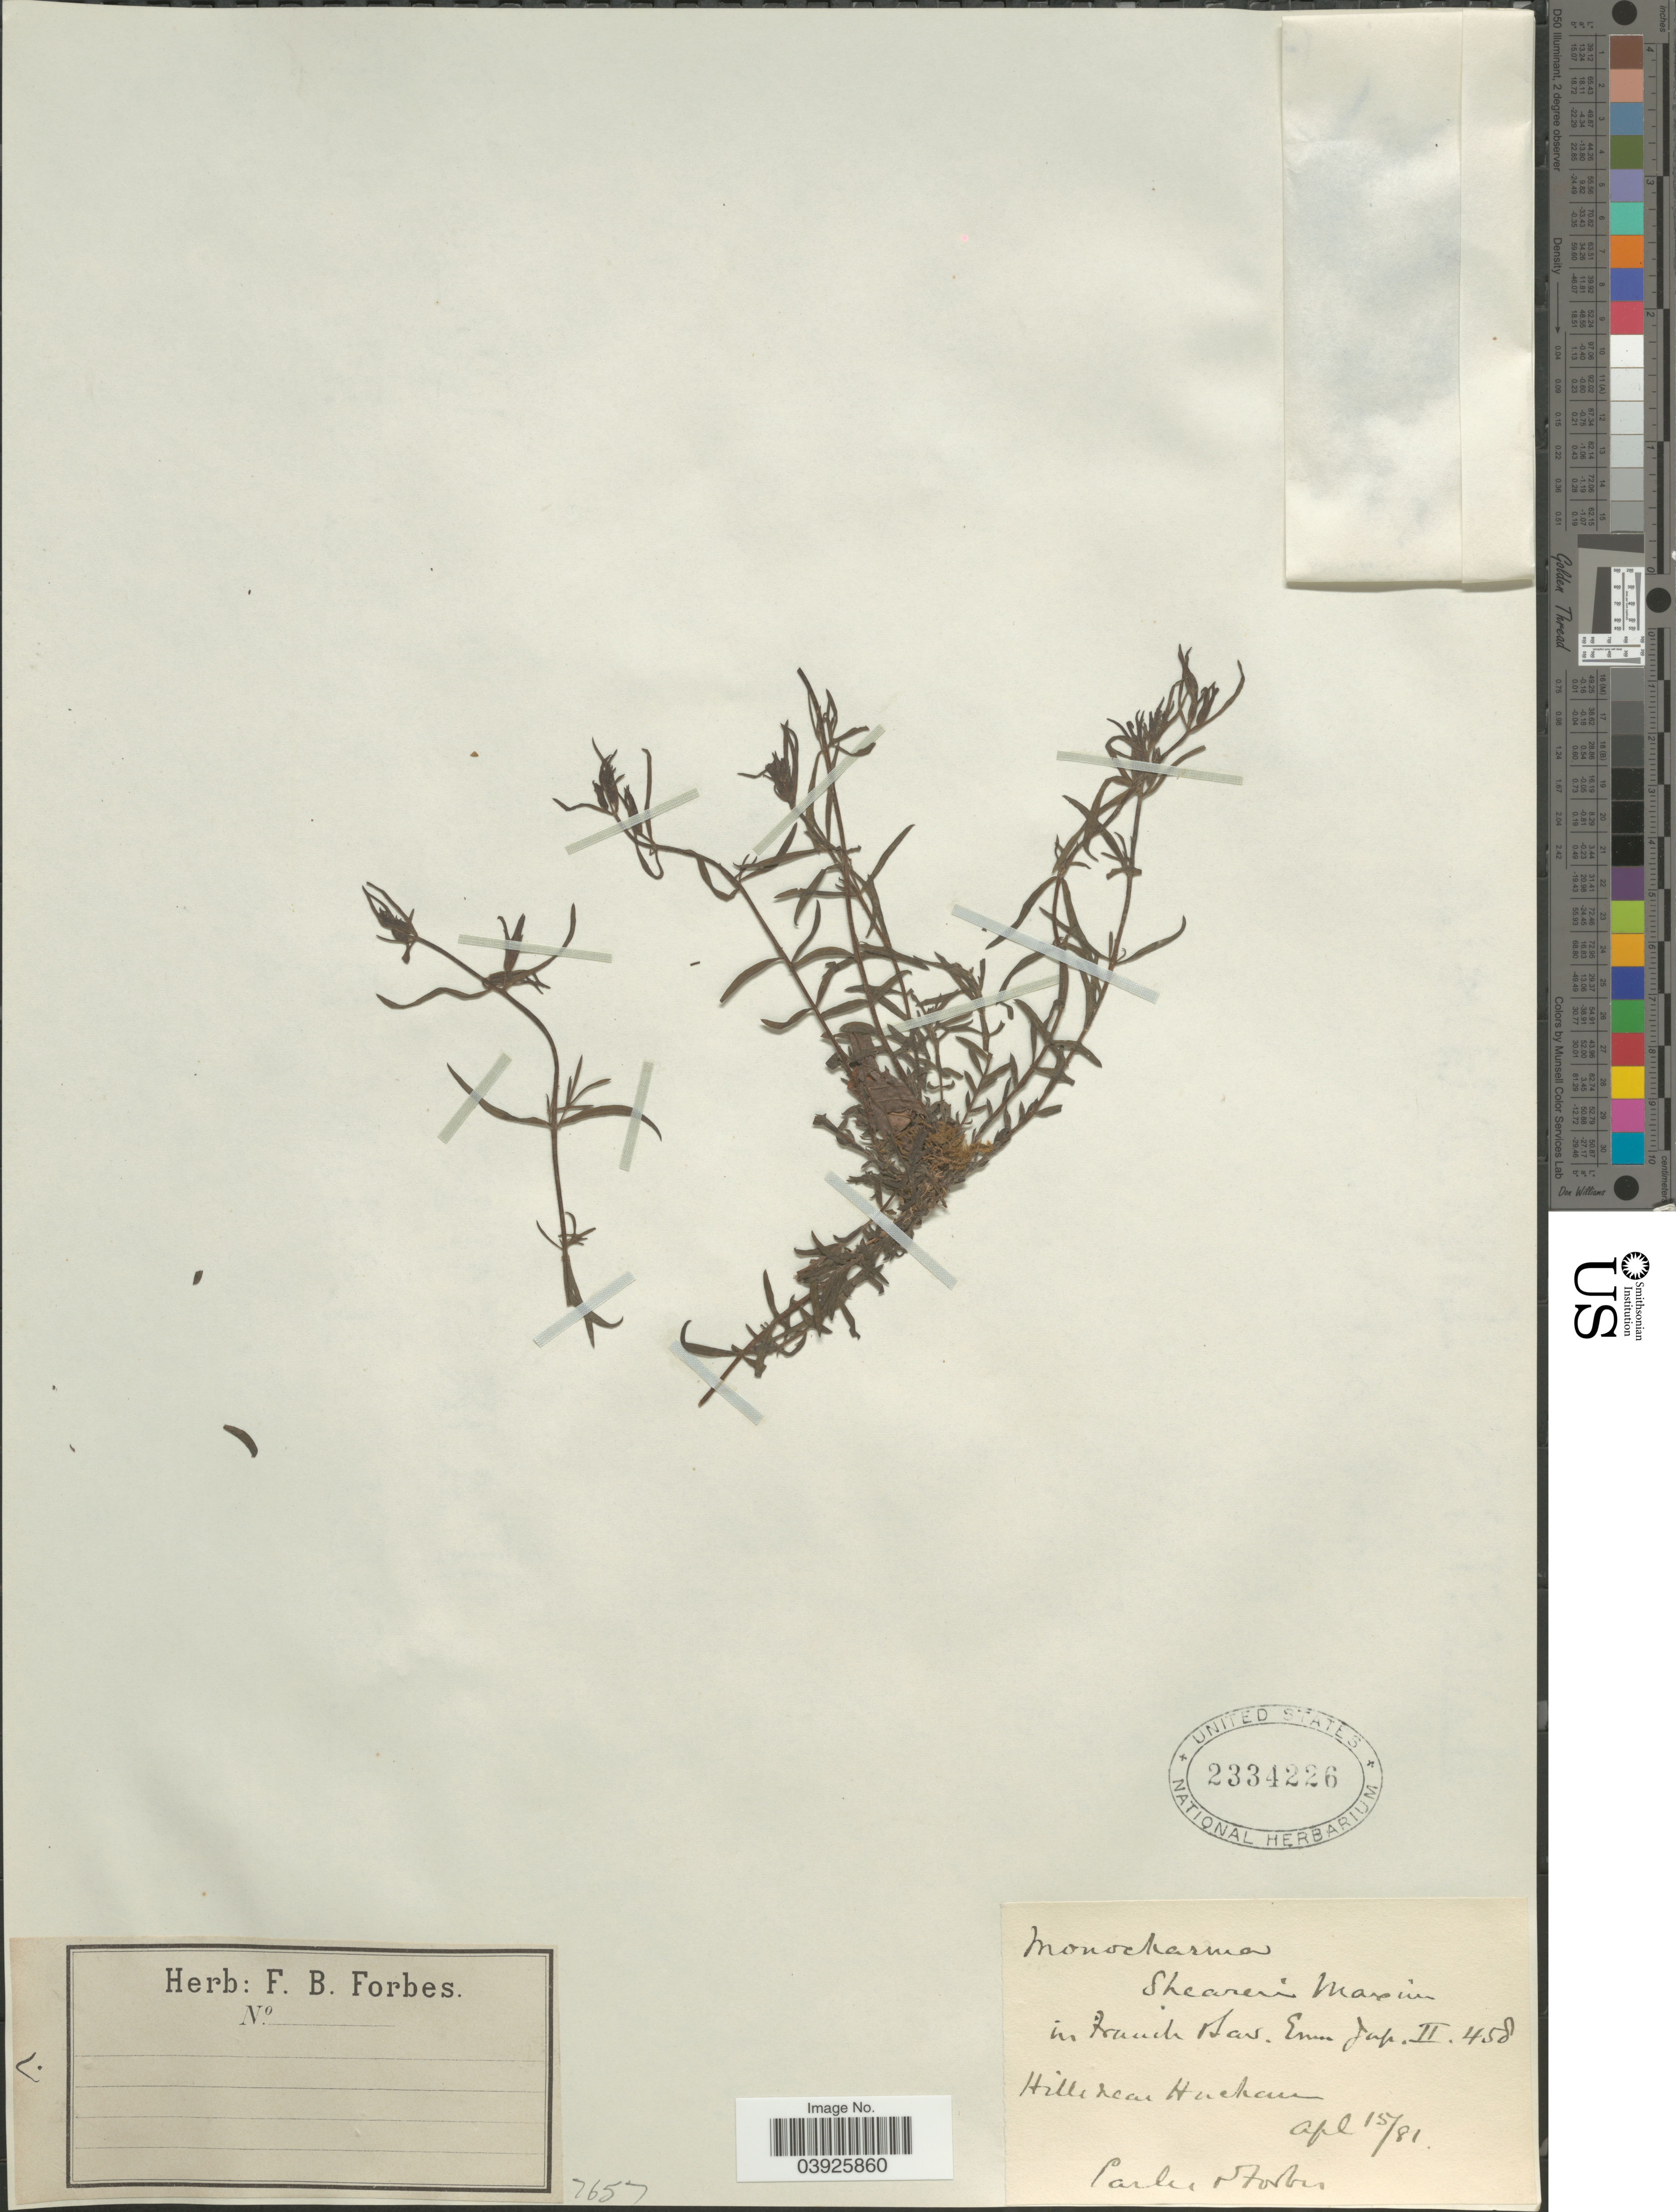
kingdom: Plantae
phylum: Tracheophyta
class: Magnoliopsida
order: Lamiales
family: Orobanchaceae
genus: Monochasma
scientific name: Monochasma sheareri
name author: (S. Moore) Maxim. ex Franch. & Sav.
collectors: P. L. Forbes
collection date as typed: Transcribed d/m/y: 15/4/81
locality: Hills near Huchau.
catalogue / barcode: US 2334226